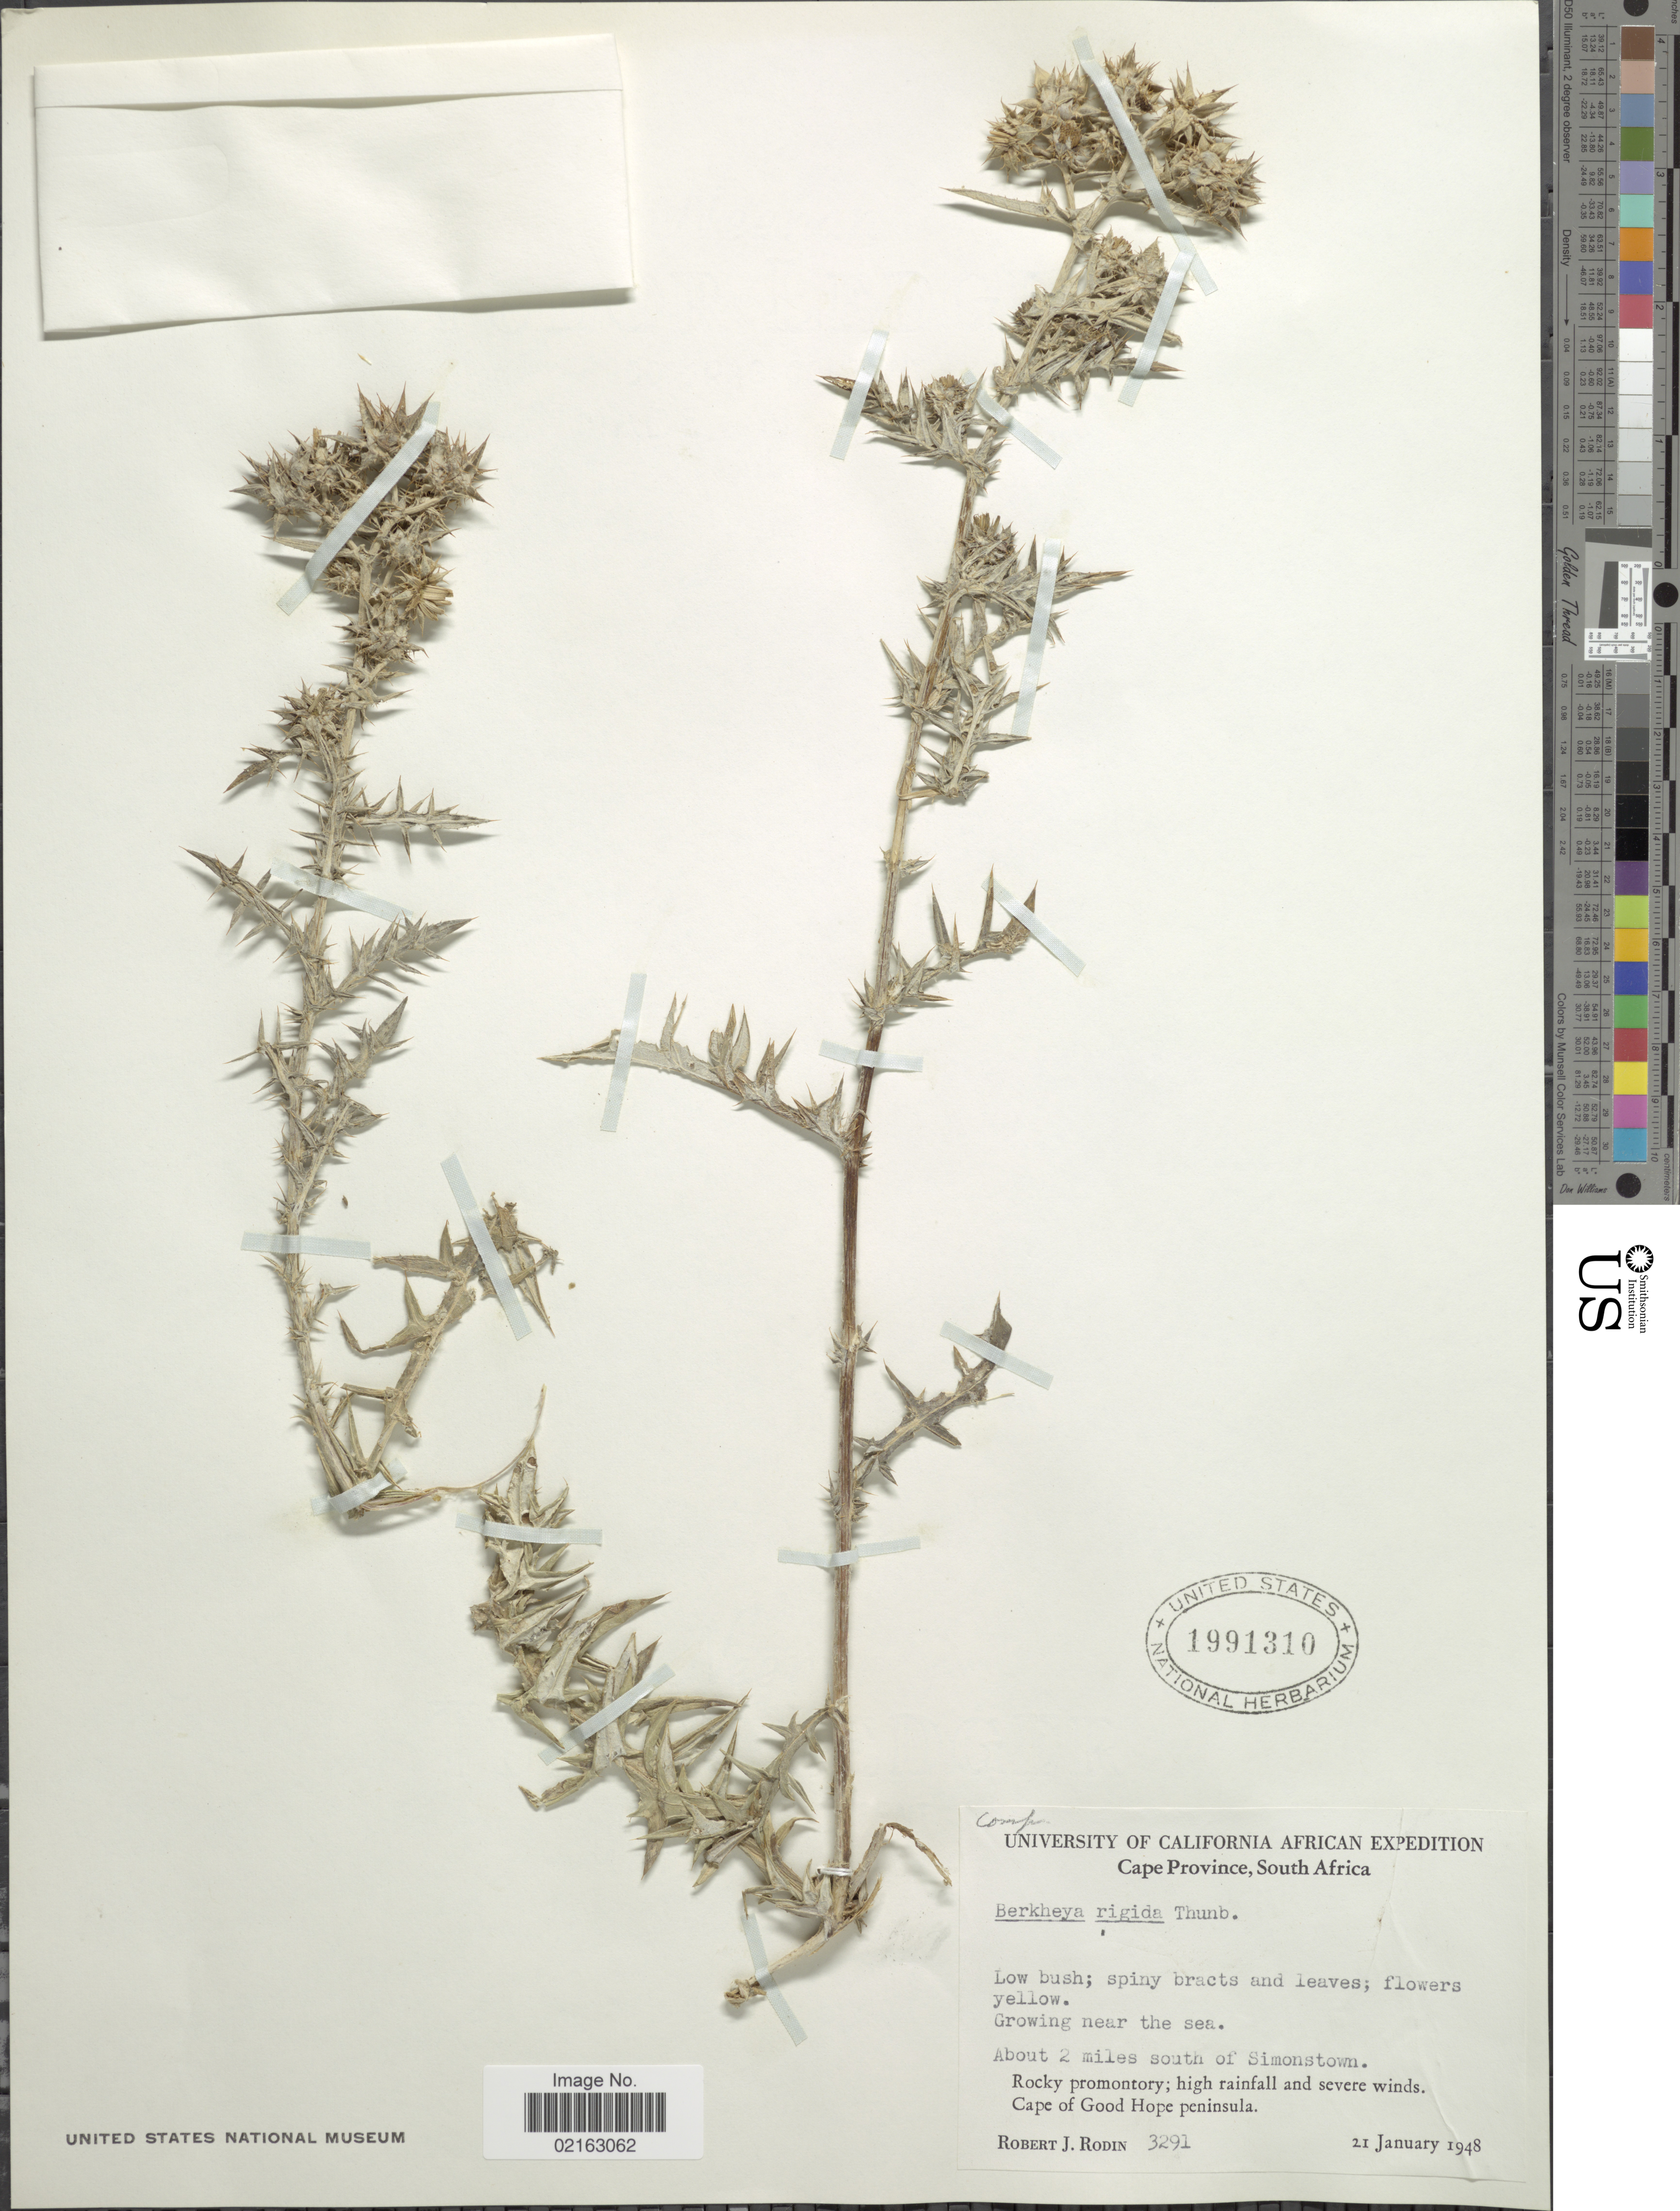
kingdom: Plantae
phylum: Tracheophyta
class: Magnoliopsida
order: Asterales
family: Asteraceae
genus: Berkheya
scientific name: Berkheya rigida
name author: (Thunb.) Bolus & Wolley-Dod ex Adamson & T.M. Salter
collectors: R. J. Rodin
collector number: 3291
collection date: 1948-01-21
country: South Africa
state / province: Western Cape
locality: Cape Province, South Africa. About 2 miles south of Simonstown. Rocky promontory; high rainfall and severe winds. Cape of Good Hope peninsula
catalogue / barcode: US 1991310